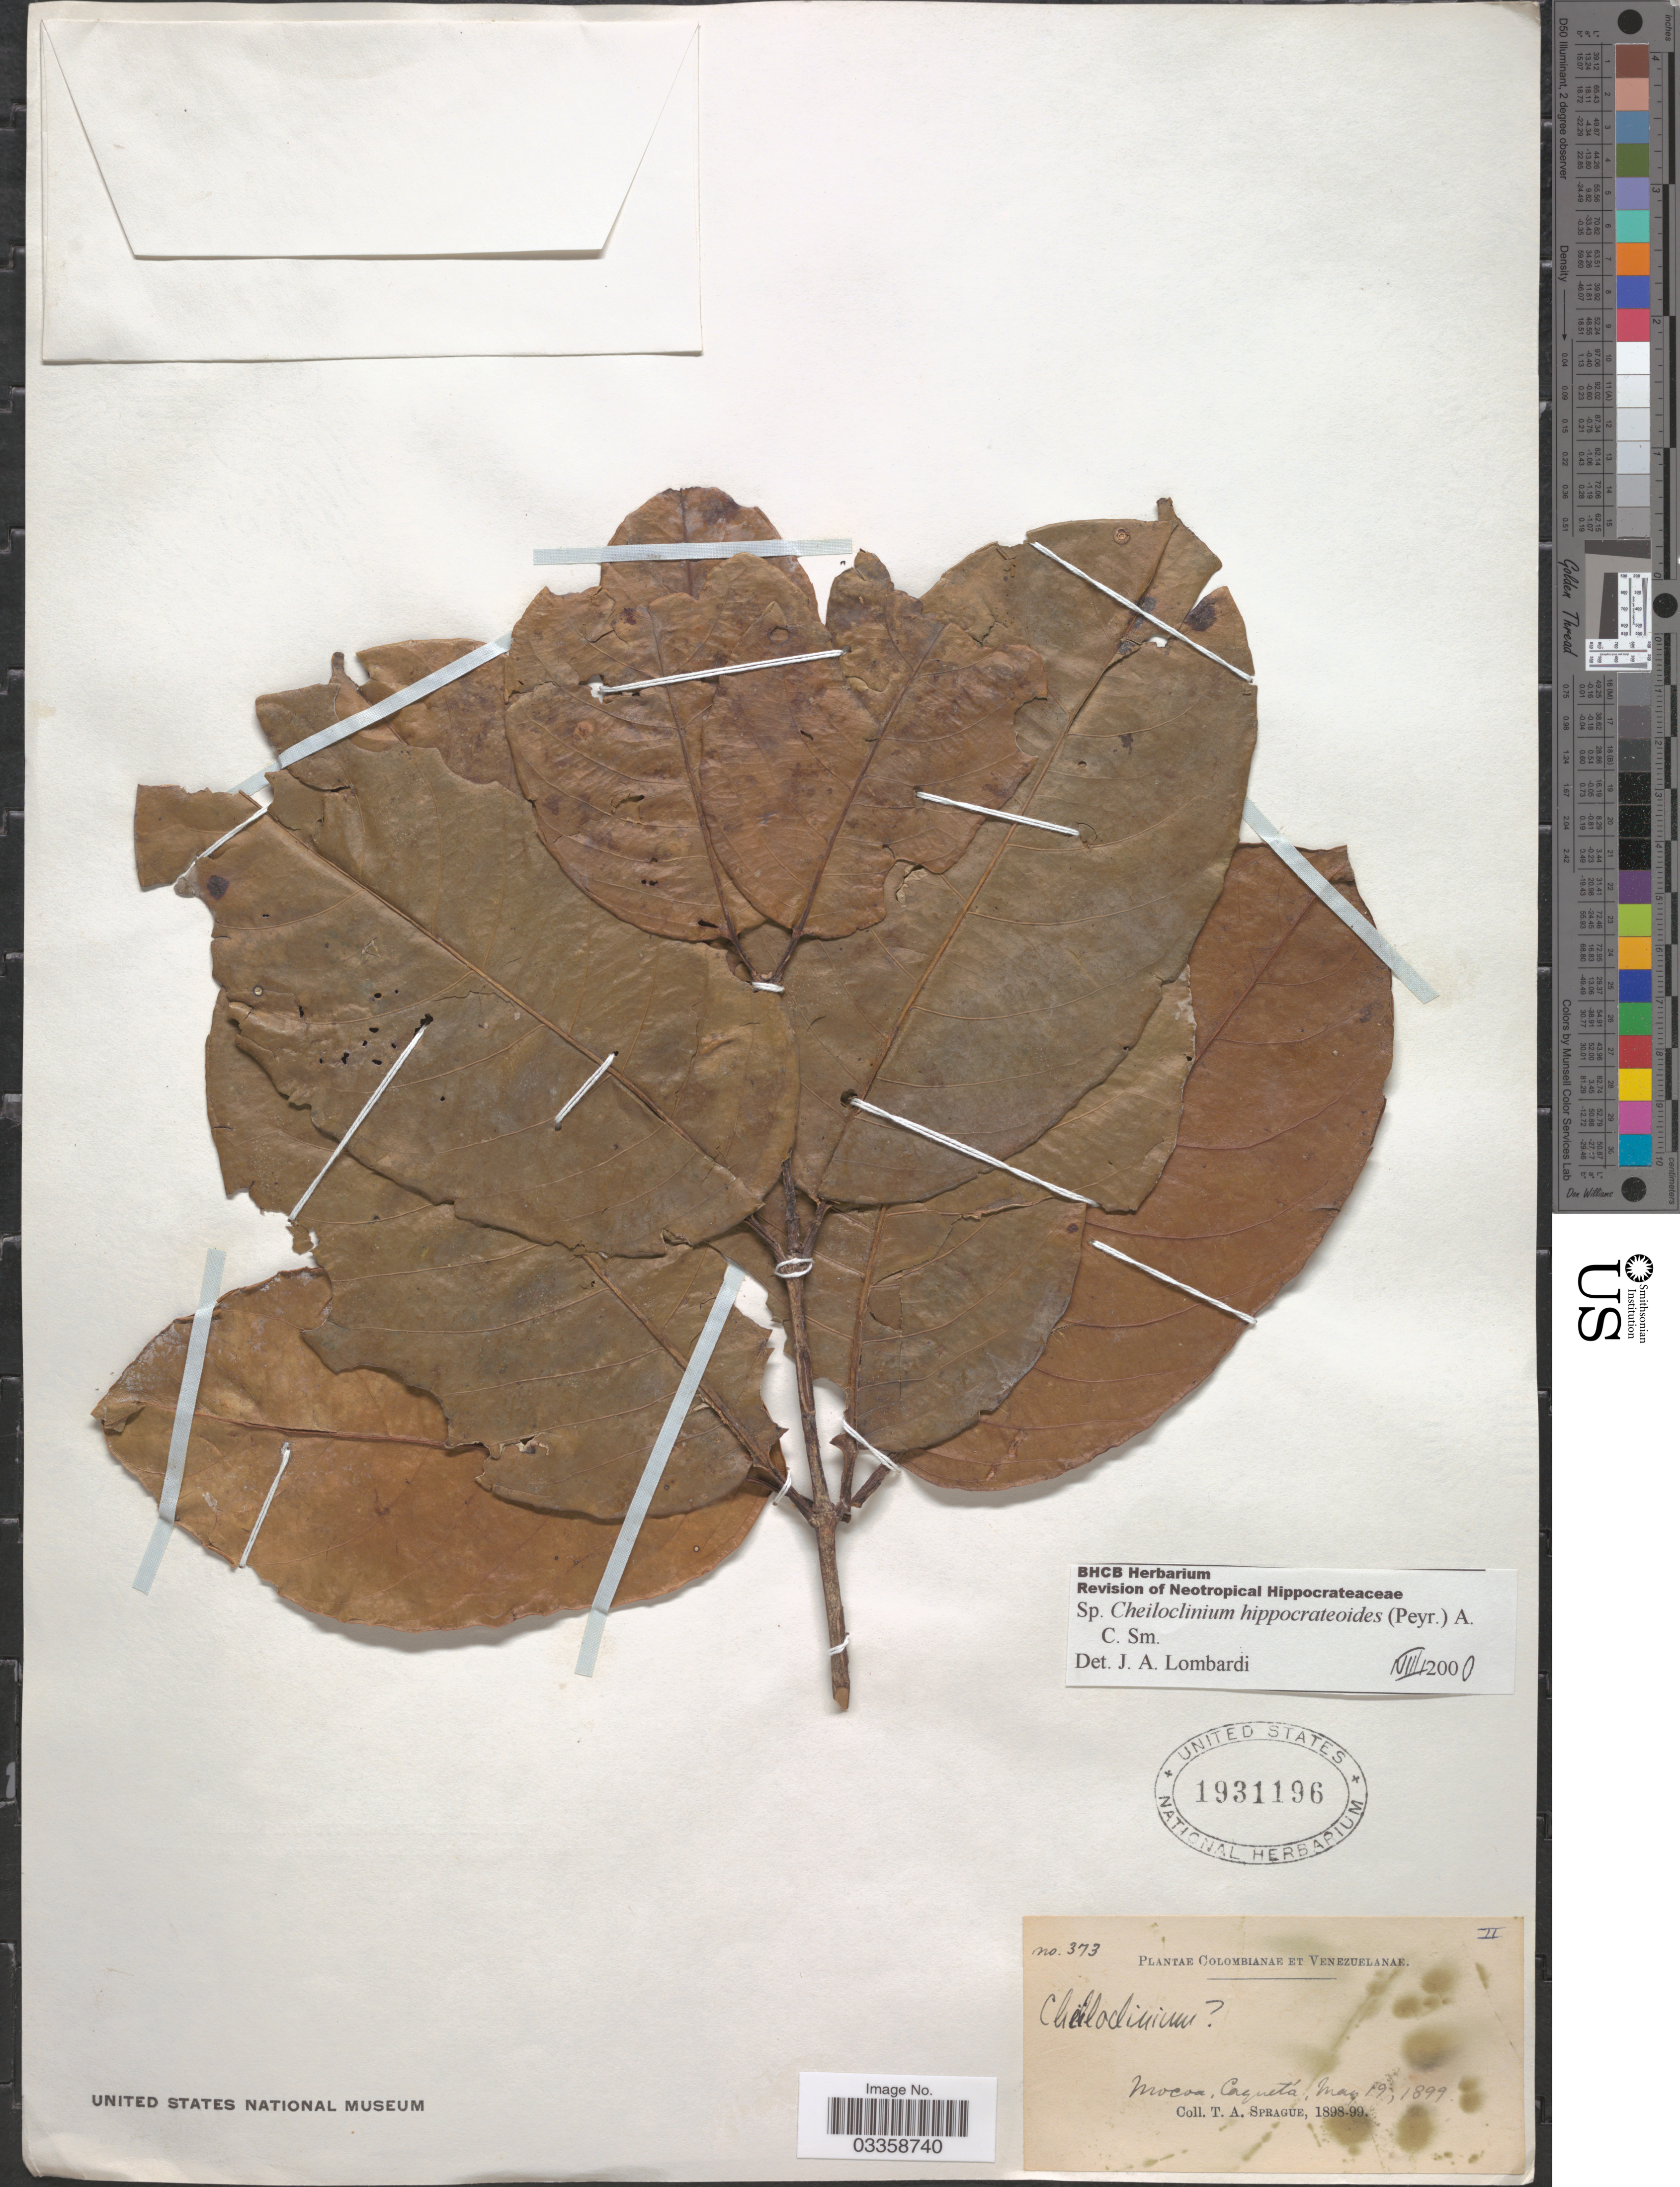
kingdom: Plantae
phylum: Tracheophyta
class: Magnoliopsida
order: Celastrales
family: Celastraceae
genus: Cheiloclinium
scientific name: Cheiloclinium hippocrateoides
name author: (Peyr.) A.C. Sm.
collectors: T. A. Sprague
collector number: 373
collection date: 1899-05-19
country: Colombia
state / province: Caquetá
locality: Mocoa.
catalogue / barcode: US 1931196